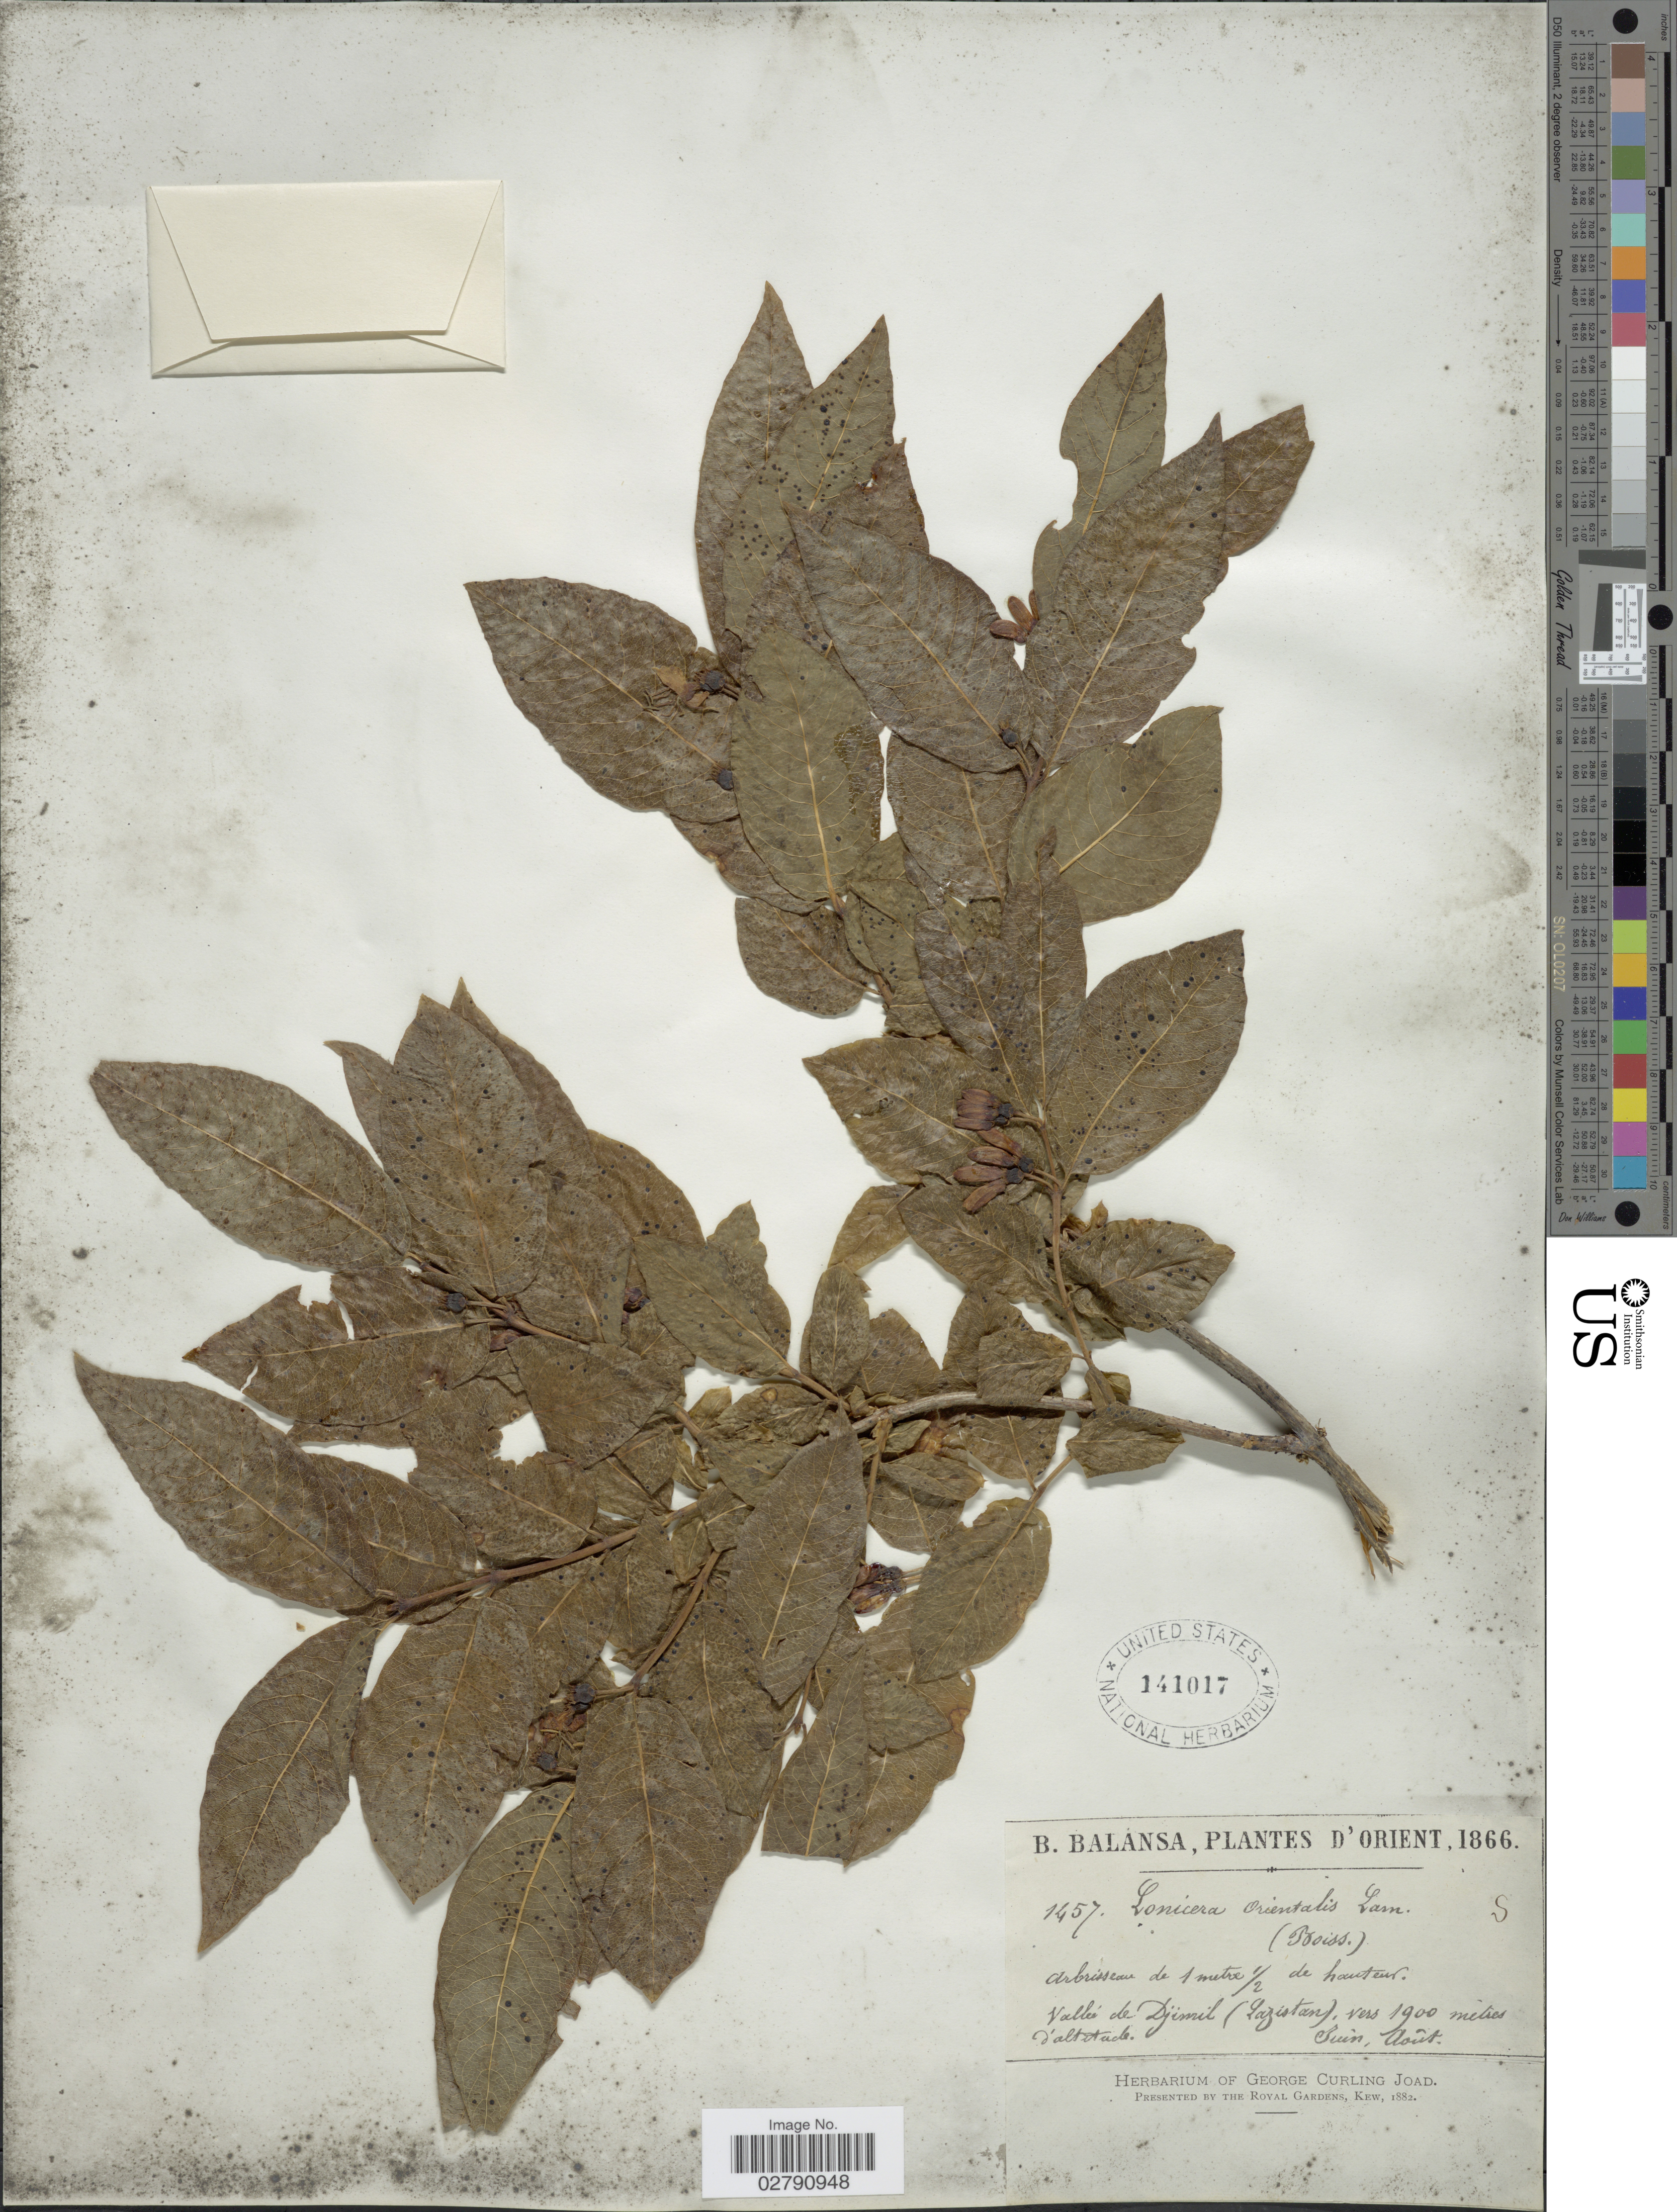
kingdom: Plantae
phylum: Tracheophyta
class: Magnoliopsida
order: Dipsacales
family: Caprifoliaceae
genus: Lonicera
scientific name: Lonicera orientalis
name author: Lam.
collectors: B. Balansa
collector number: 1457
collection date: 1866-06/1866-08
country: Turkey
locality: Vallée de Djimil (Lazistan)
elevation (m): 1900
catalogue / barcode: US 141017